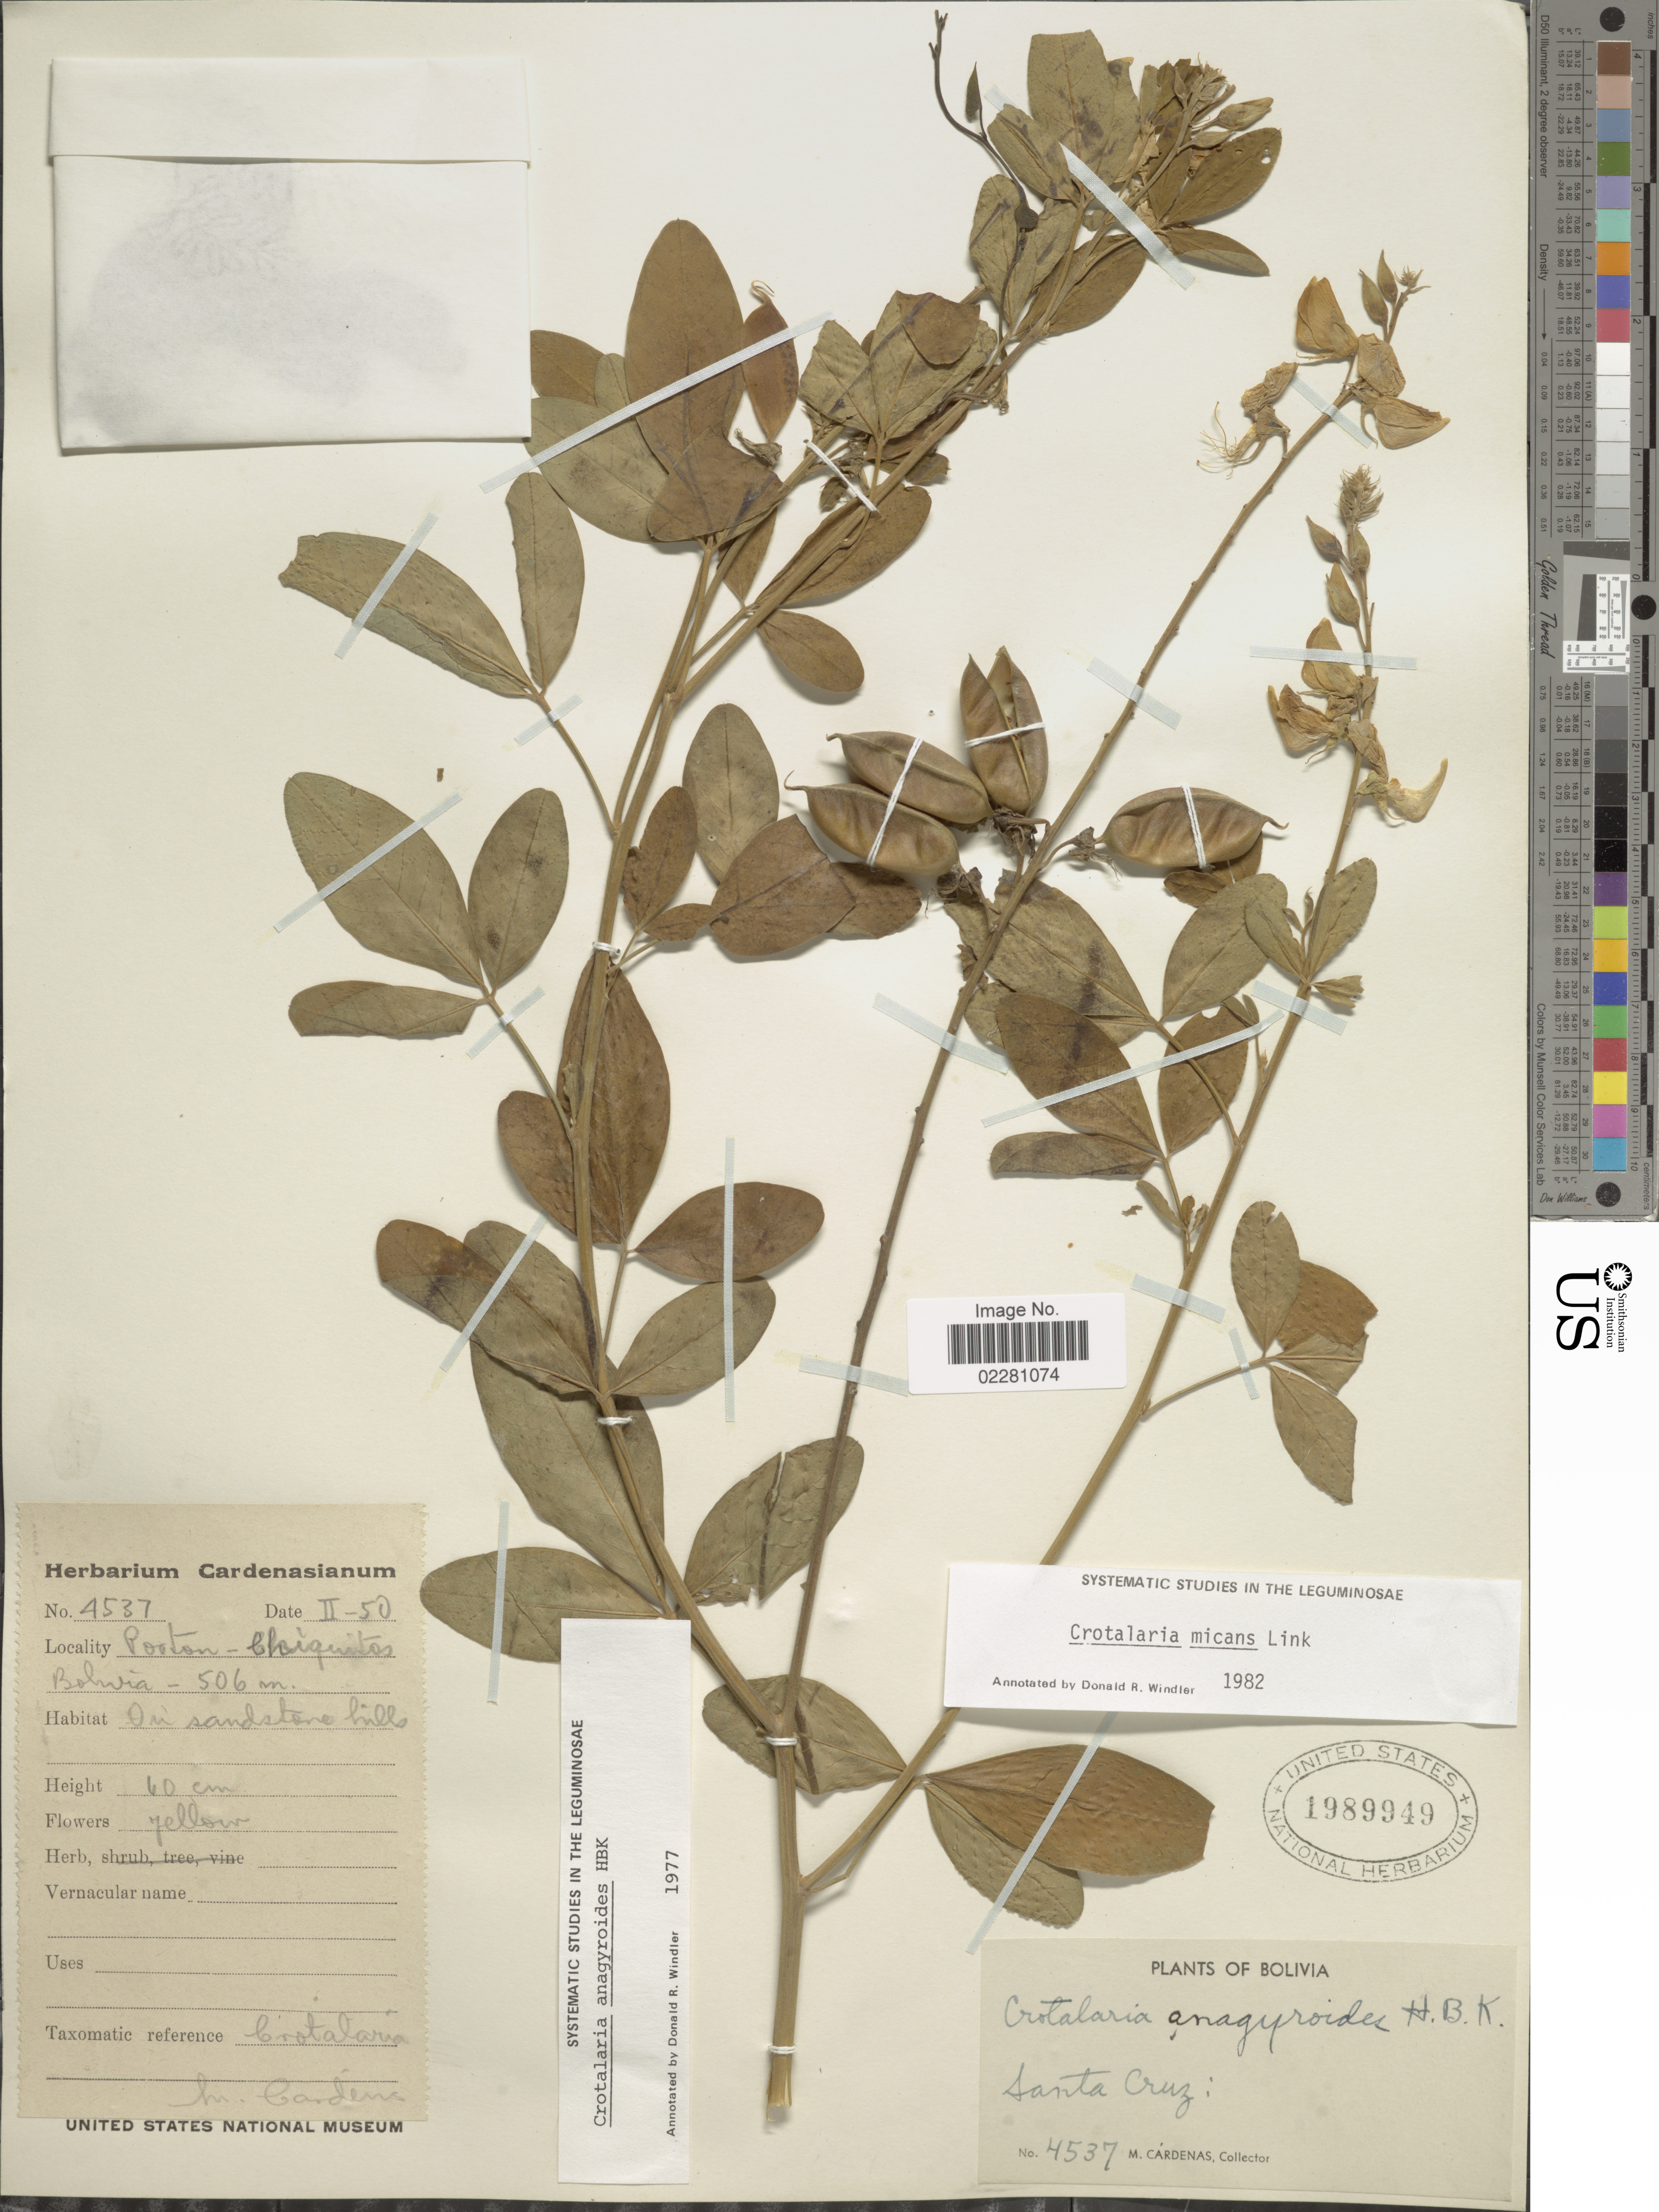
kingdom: Plantae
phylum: Tracheophyta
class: Magnoliopsida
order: Fabales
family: Fabaceae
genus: Crotalaria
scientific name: Crotalaria micans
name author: Link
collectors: M. Cárdenas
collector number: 4537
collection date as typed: Transcribed d/m/y: /2/50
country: Bolivia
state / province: Santa Cruz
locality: Pooton-Chiquitos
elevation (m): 506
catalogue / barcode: US 1989949